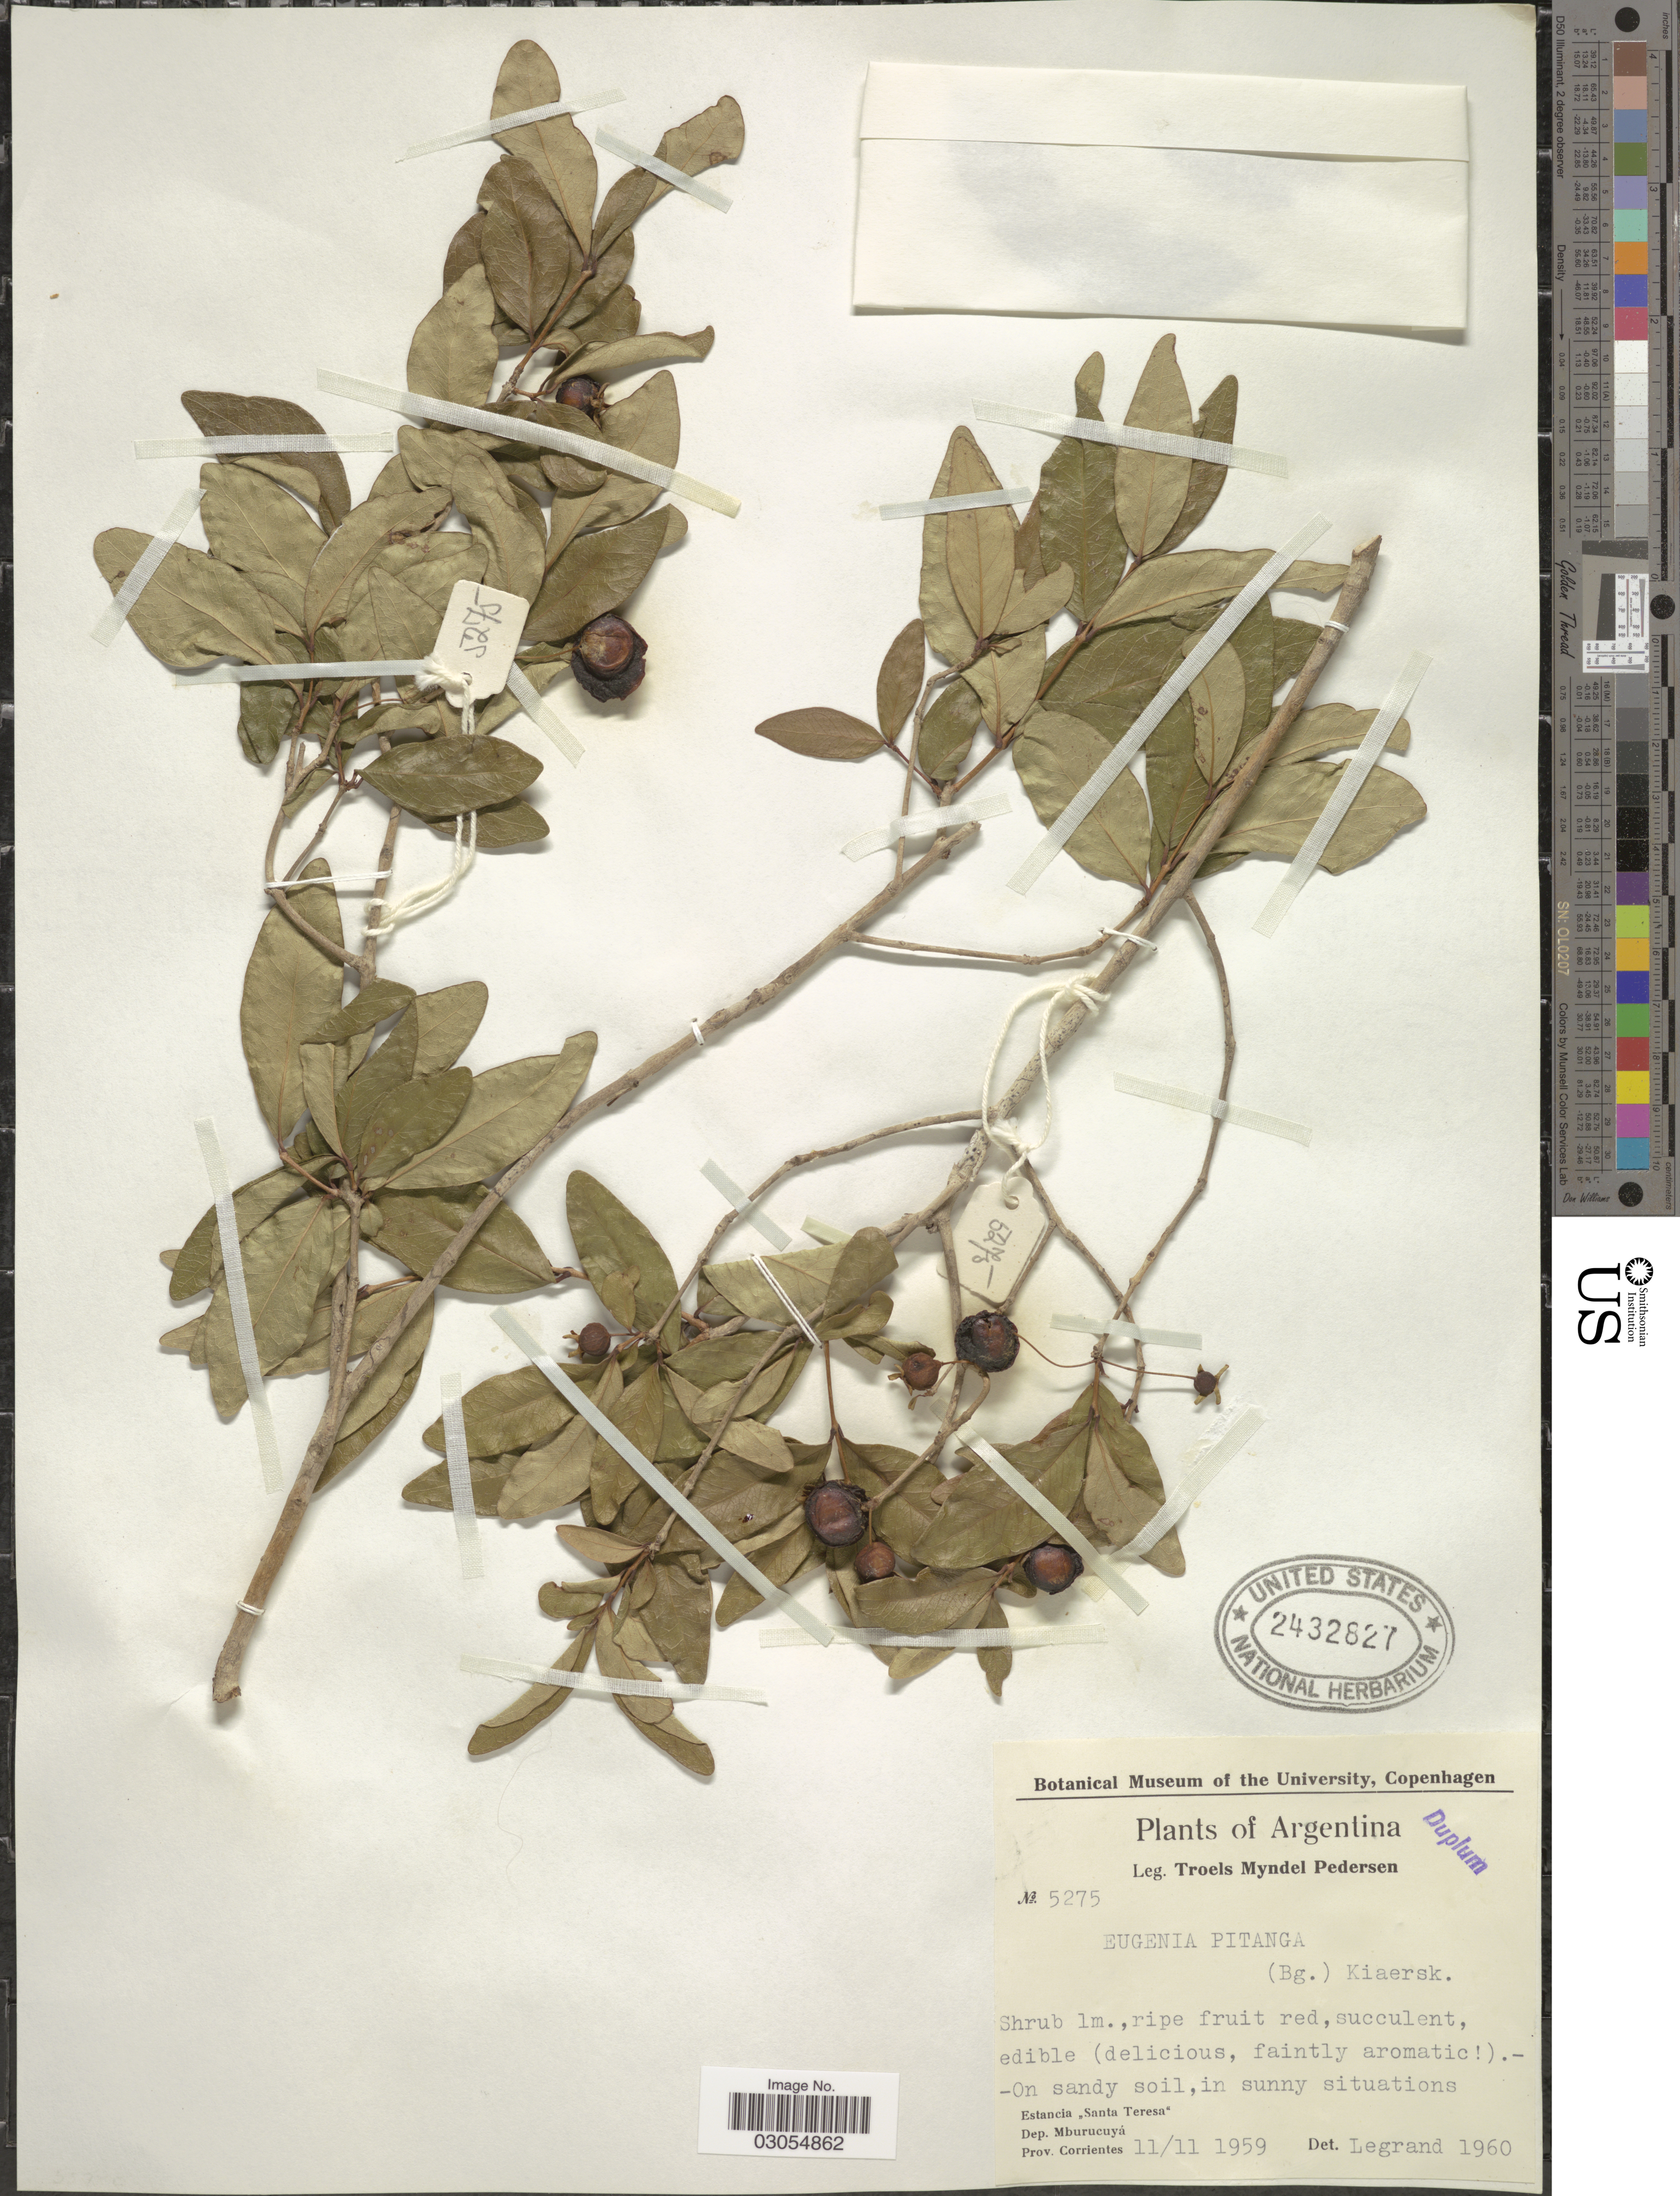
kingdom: Plantae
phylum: Tracheophyta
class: Magnoliopsida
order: Myrtales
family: Myrtaceae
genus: Eugenia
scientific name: Eugenia pitanga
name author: (O. Berg) Nied.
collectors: T. Pederson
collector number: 5275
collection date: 1959-11-11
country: Argentina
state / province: Corrientes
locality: Estancia "Santa Teresa". Dep. Mburucuyá.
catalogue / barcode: US 2432827